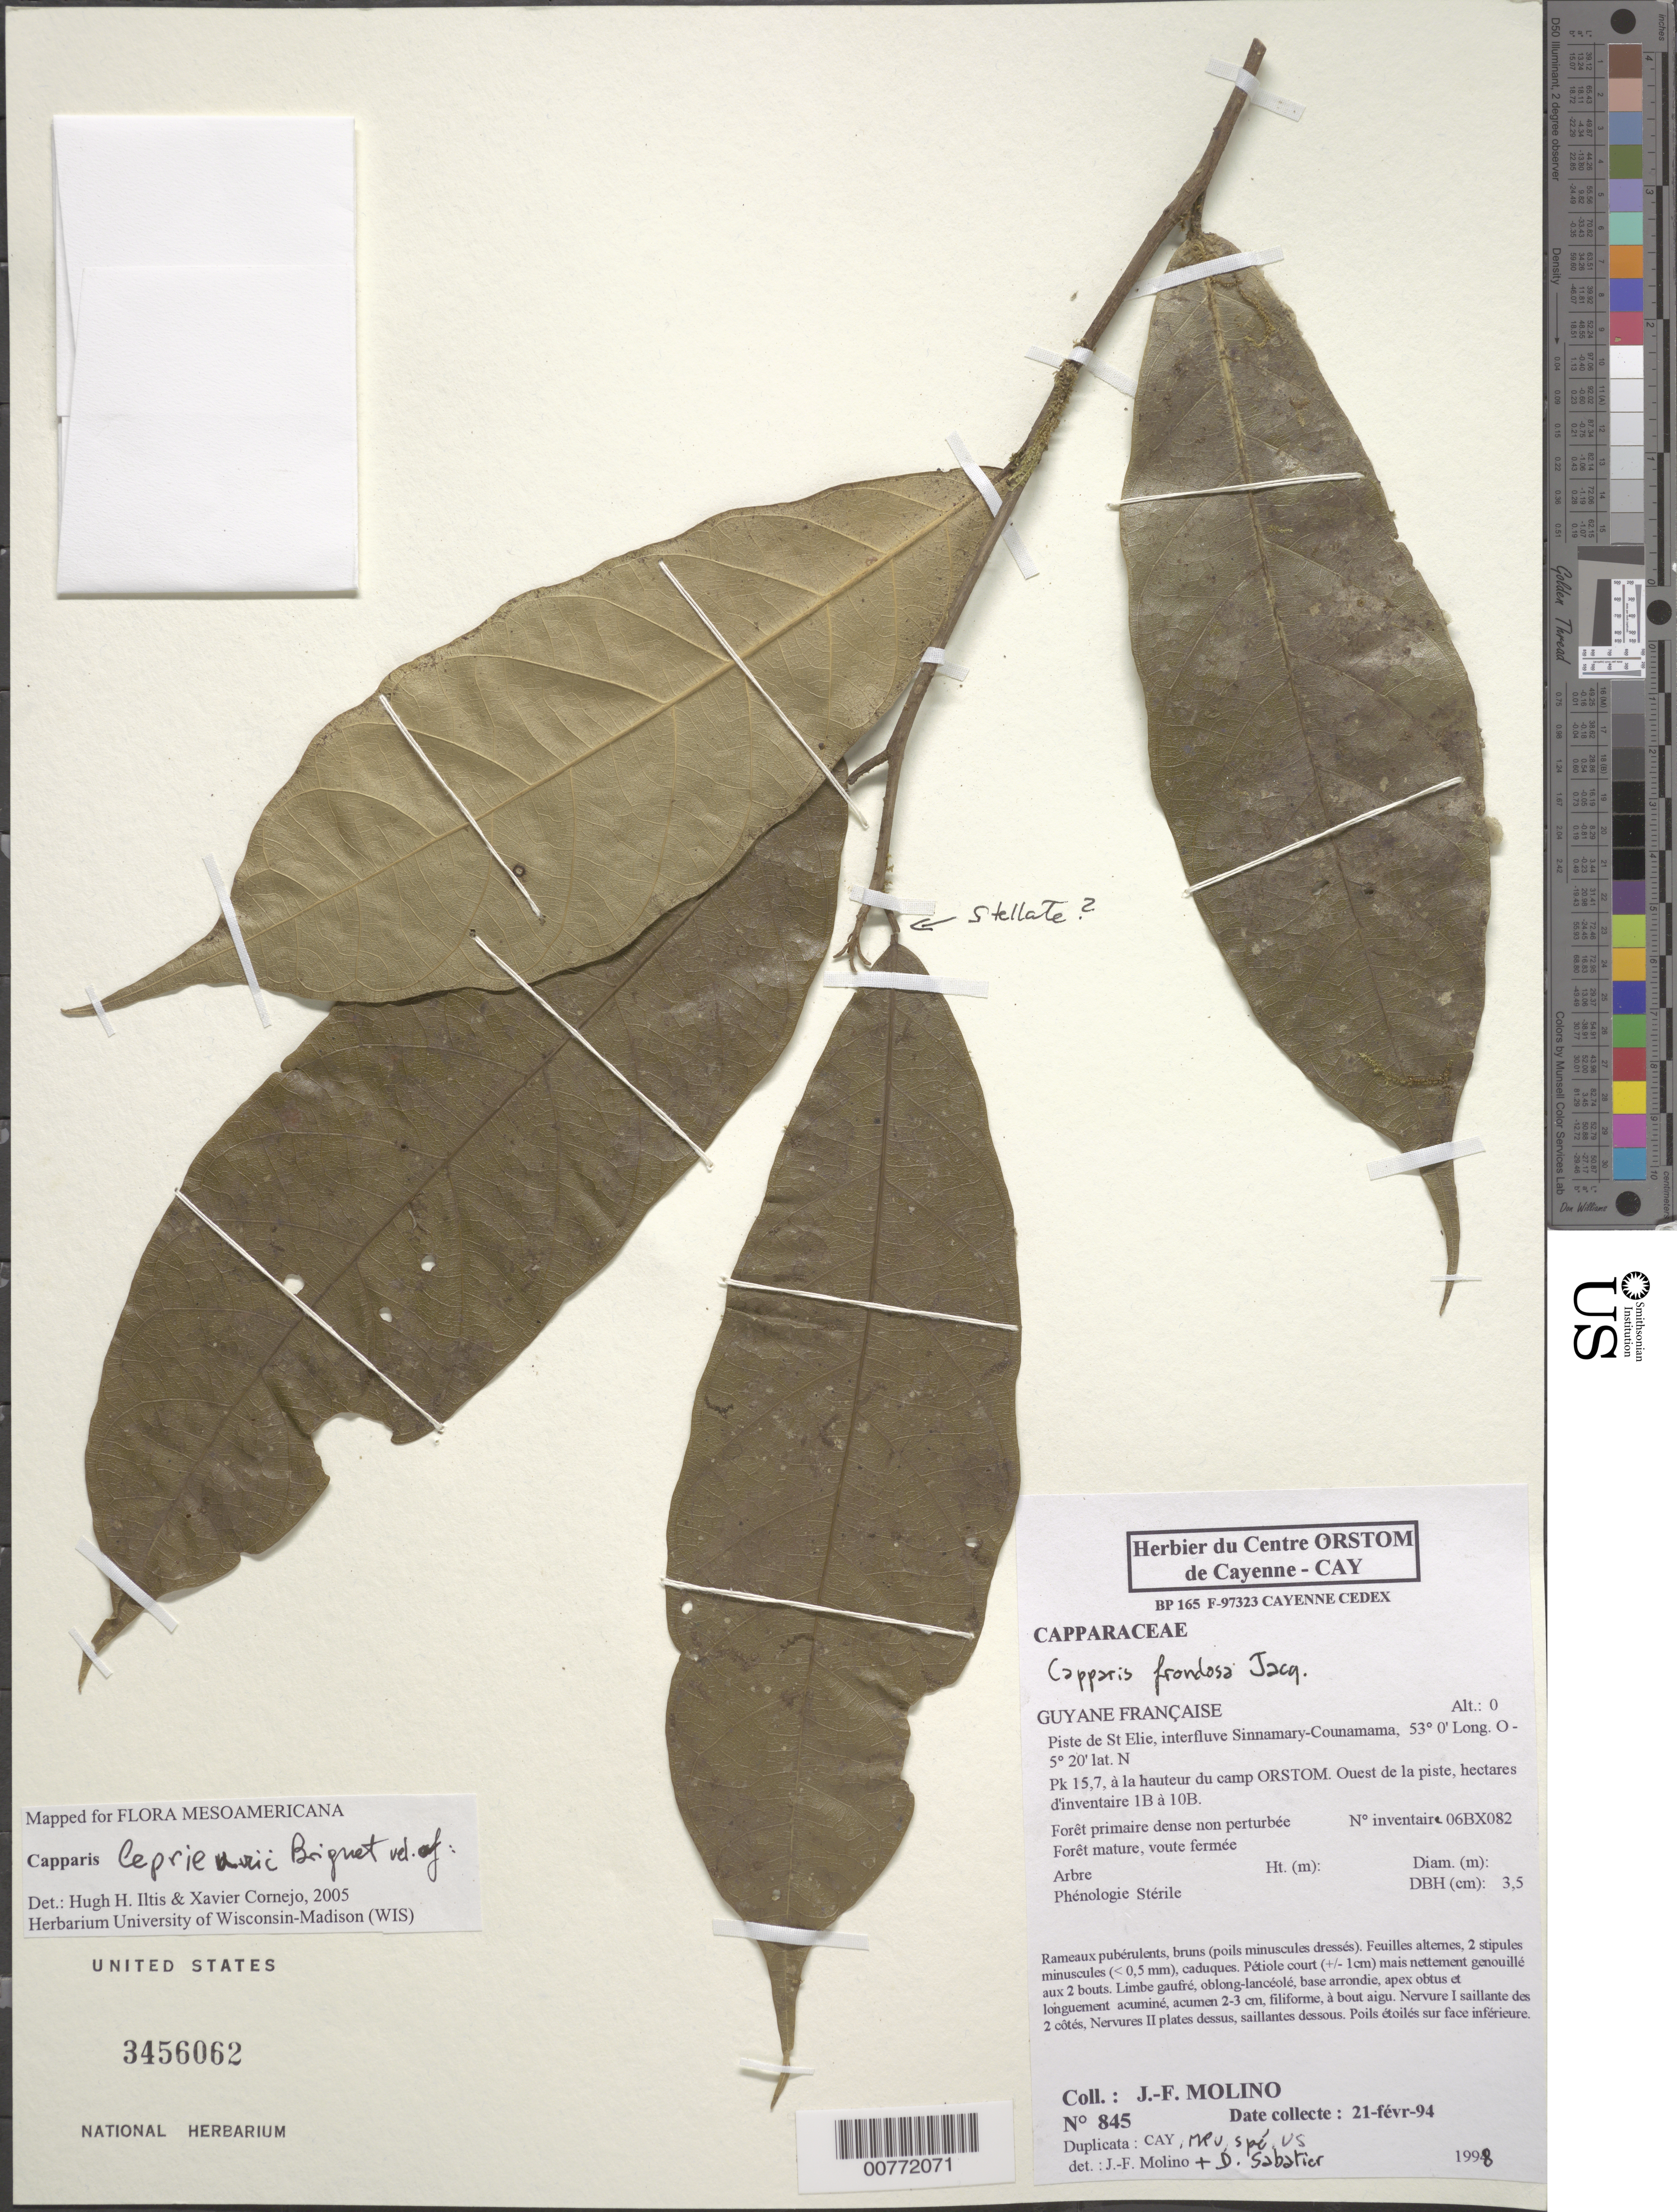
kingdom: Plantae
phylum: Tracheophyta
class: Magnoliopsida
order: Brassicales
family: Capparaceae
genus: Capparis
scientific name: Capparis leprieurii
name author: Briq.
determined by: Iltis, H. H.; Cornejo, X. F.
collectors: J. Molino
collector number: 845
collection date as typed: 21-Feb-94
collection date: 1994-02-21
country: French Guiana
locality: Piste de Saint-Élie, interfleuve Sinnamary-Counamama, Pk 15,7 à la hauteur du camp ORSTOM; Oueste de la piste, hèctares d'inventaire 1B à 10B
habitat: Forêt primaire dense non pertubée, forêt mature, voute fermée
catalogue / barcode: US 3456062